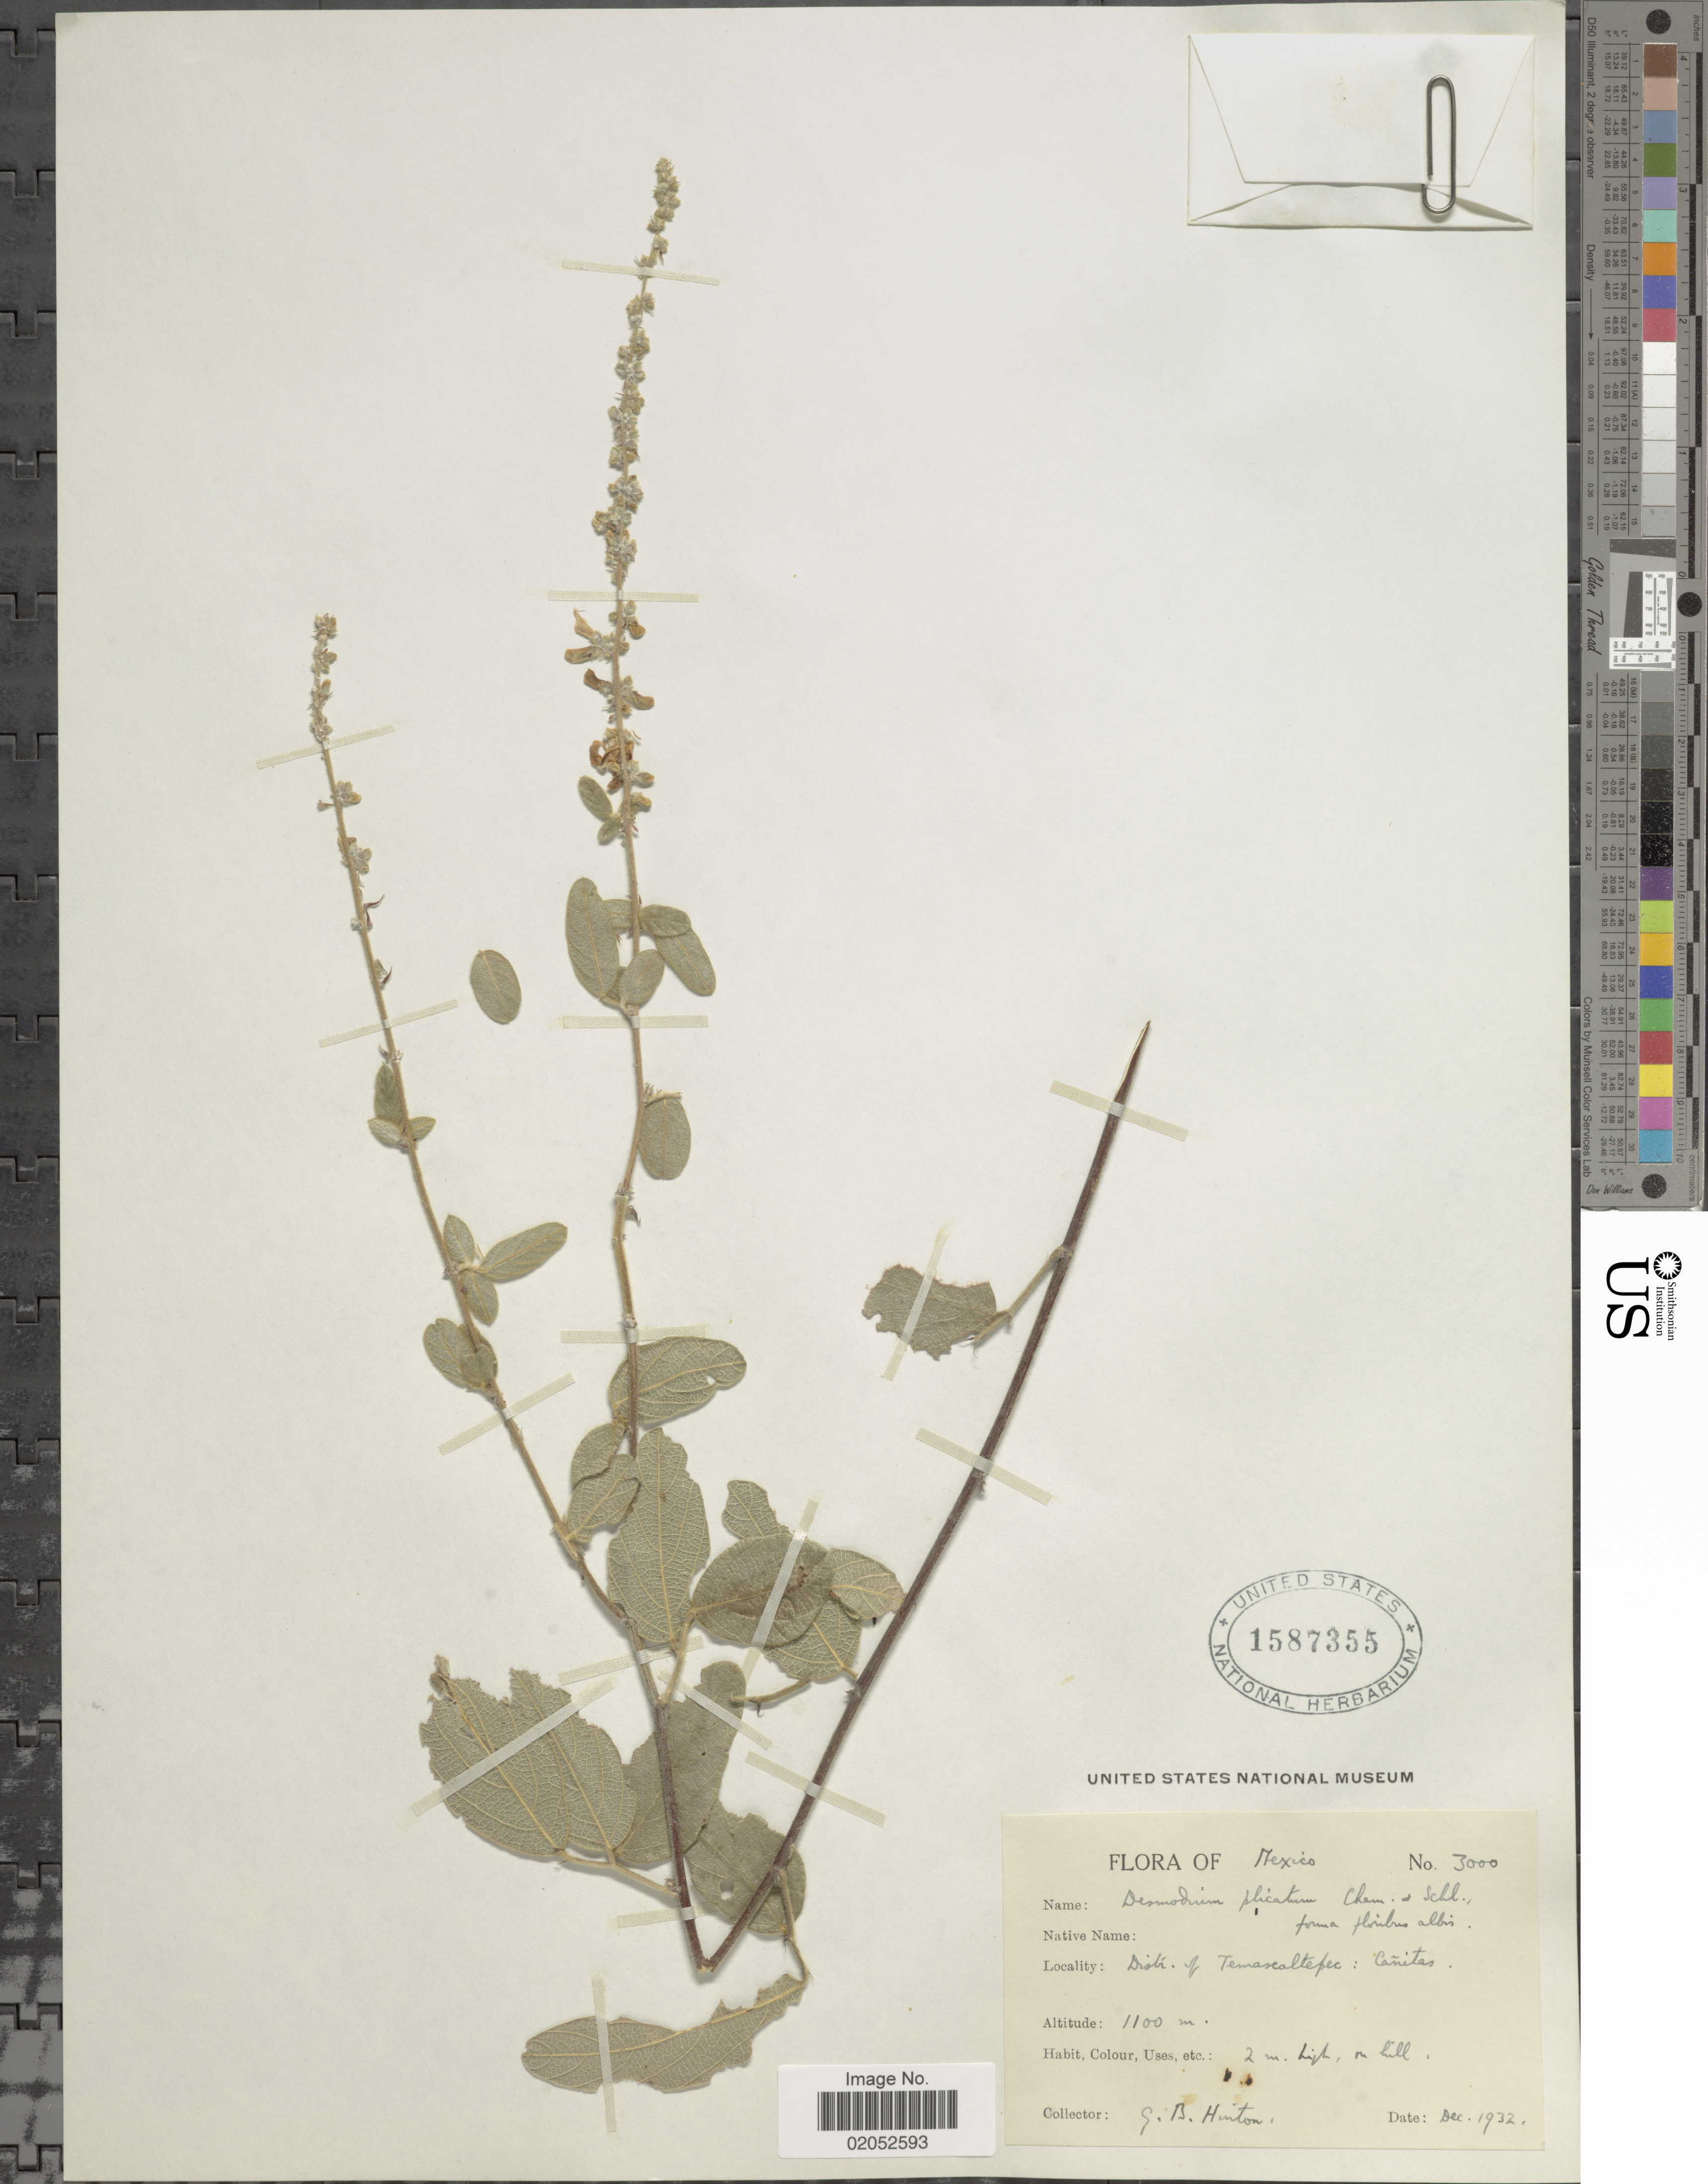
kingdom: Plantae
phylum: Tracheophyta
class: Magnoliopsida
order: Fabales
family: Fabaceae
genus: Desmodium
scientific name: Desmodium plicatum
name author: Schltdl. & Cham.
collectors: G. B. Hinton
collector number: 3000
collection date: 1932-12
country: Mexico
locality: Distr. of Temascaltepec: Canitas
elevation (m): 1100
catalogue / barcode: US 1587355